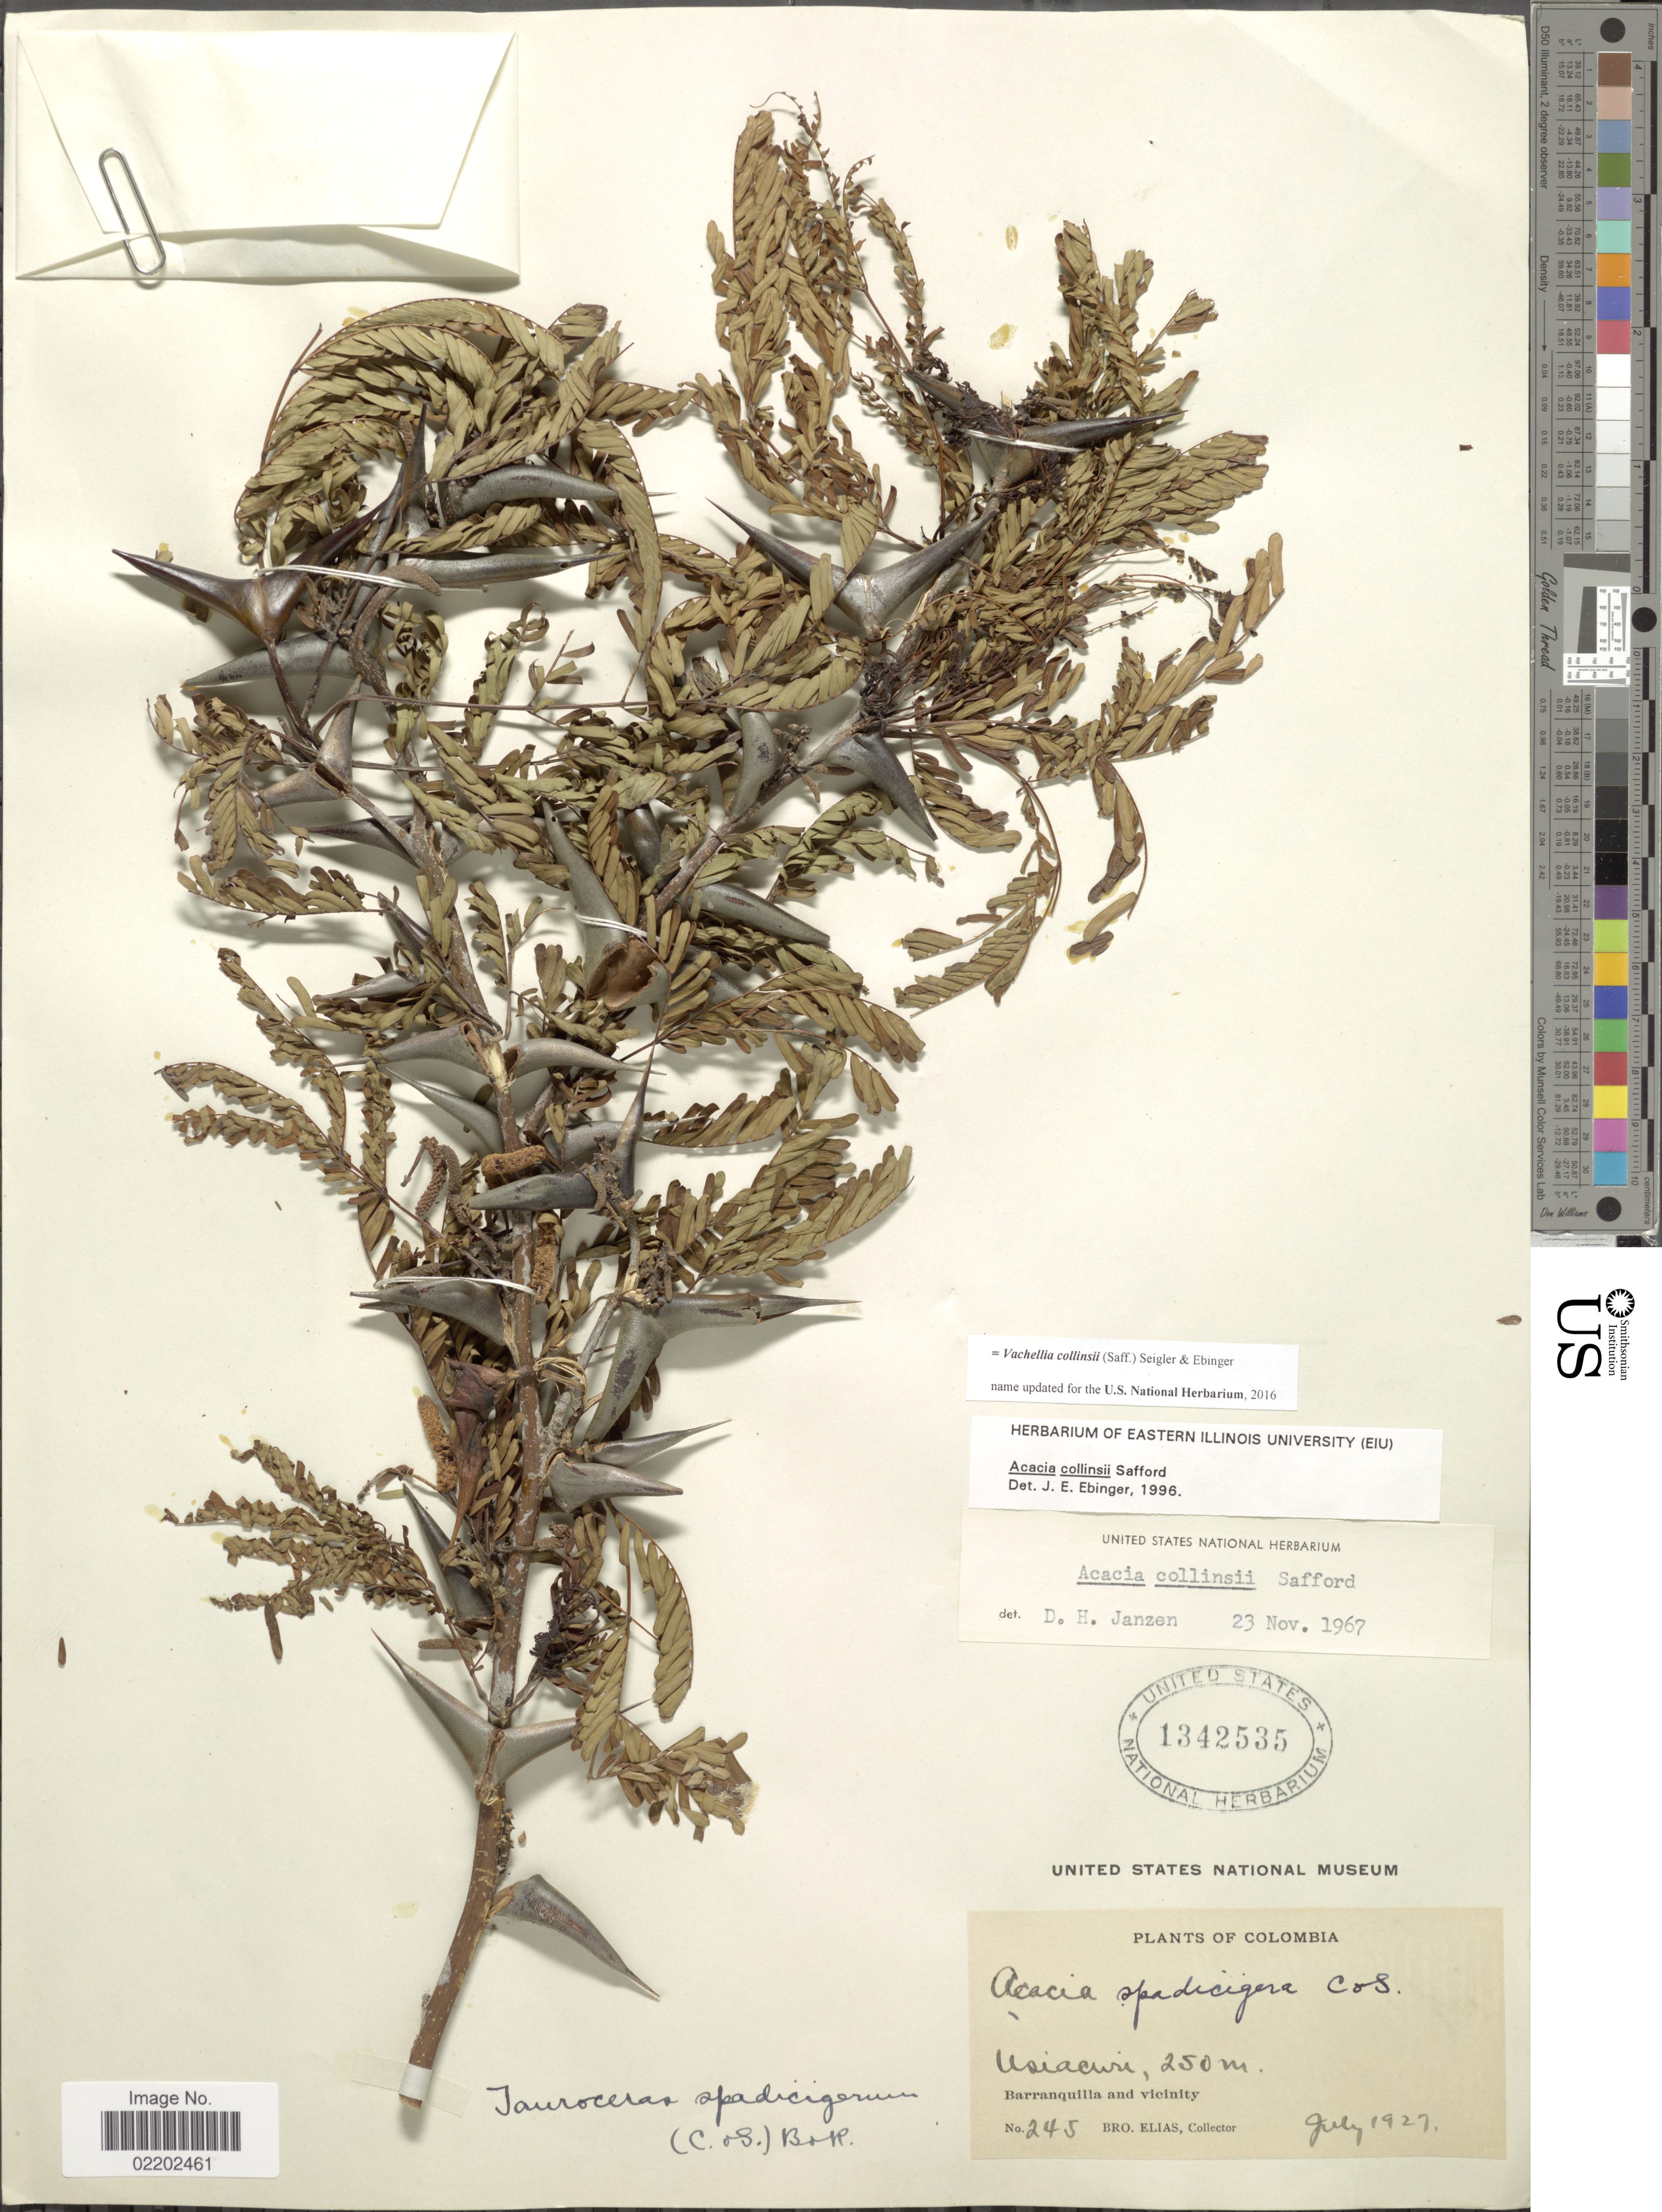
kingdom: Plantae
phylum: Tracheophyta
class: Magnoliopsida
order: Fabales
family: Fabaceae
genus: Vachellia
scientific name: Vachellia collinsii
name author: (Saff.) Seigler & Ebinger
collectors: Bro. Elias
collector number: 245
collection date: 1927-07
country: Colombia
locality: Usiacuri, Barranquilla and vicinity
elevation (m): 250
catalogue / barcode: US 1342535